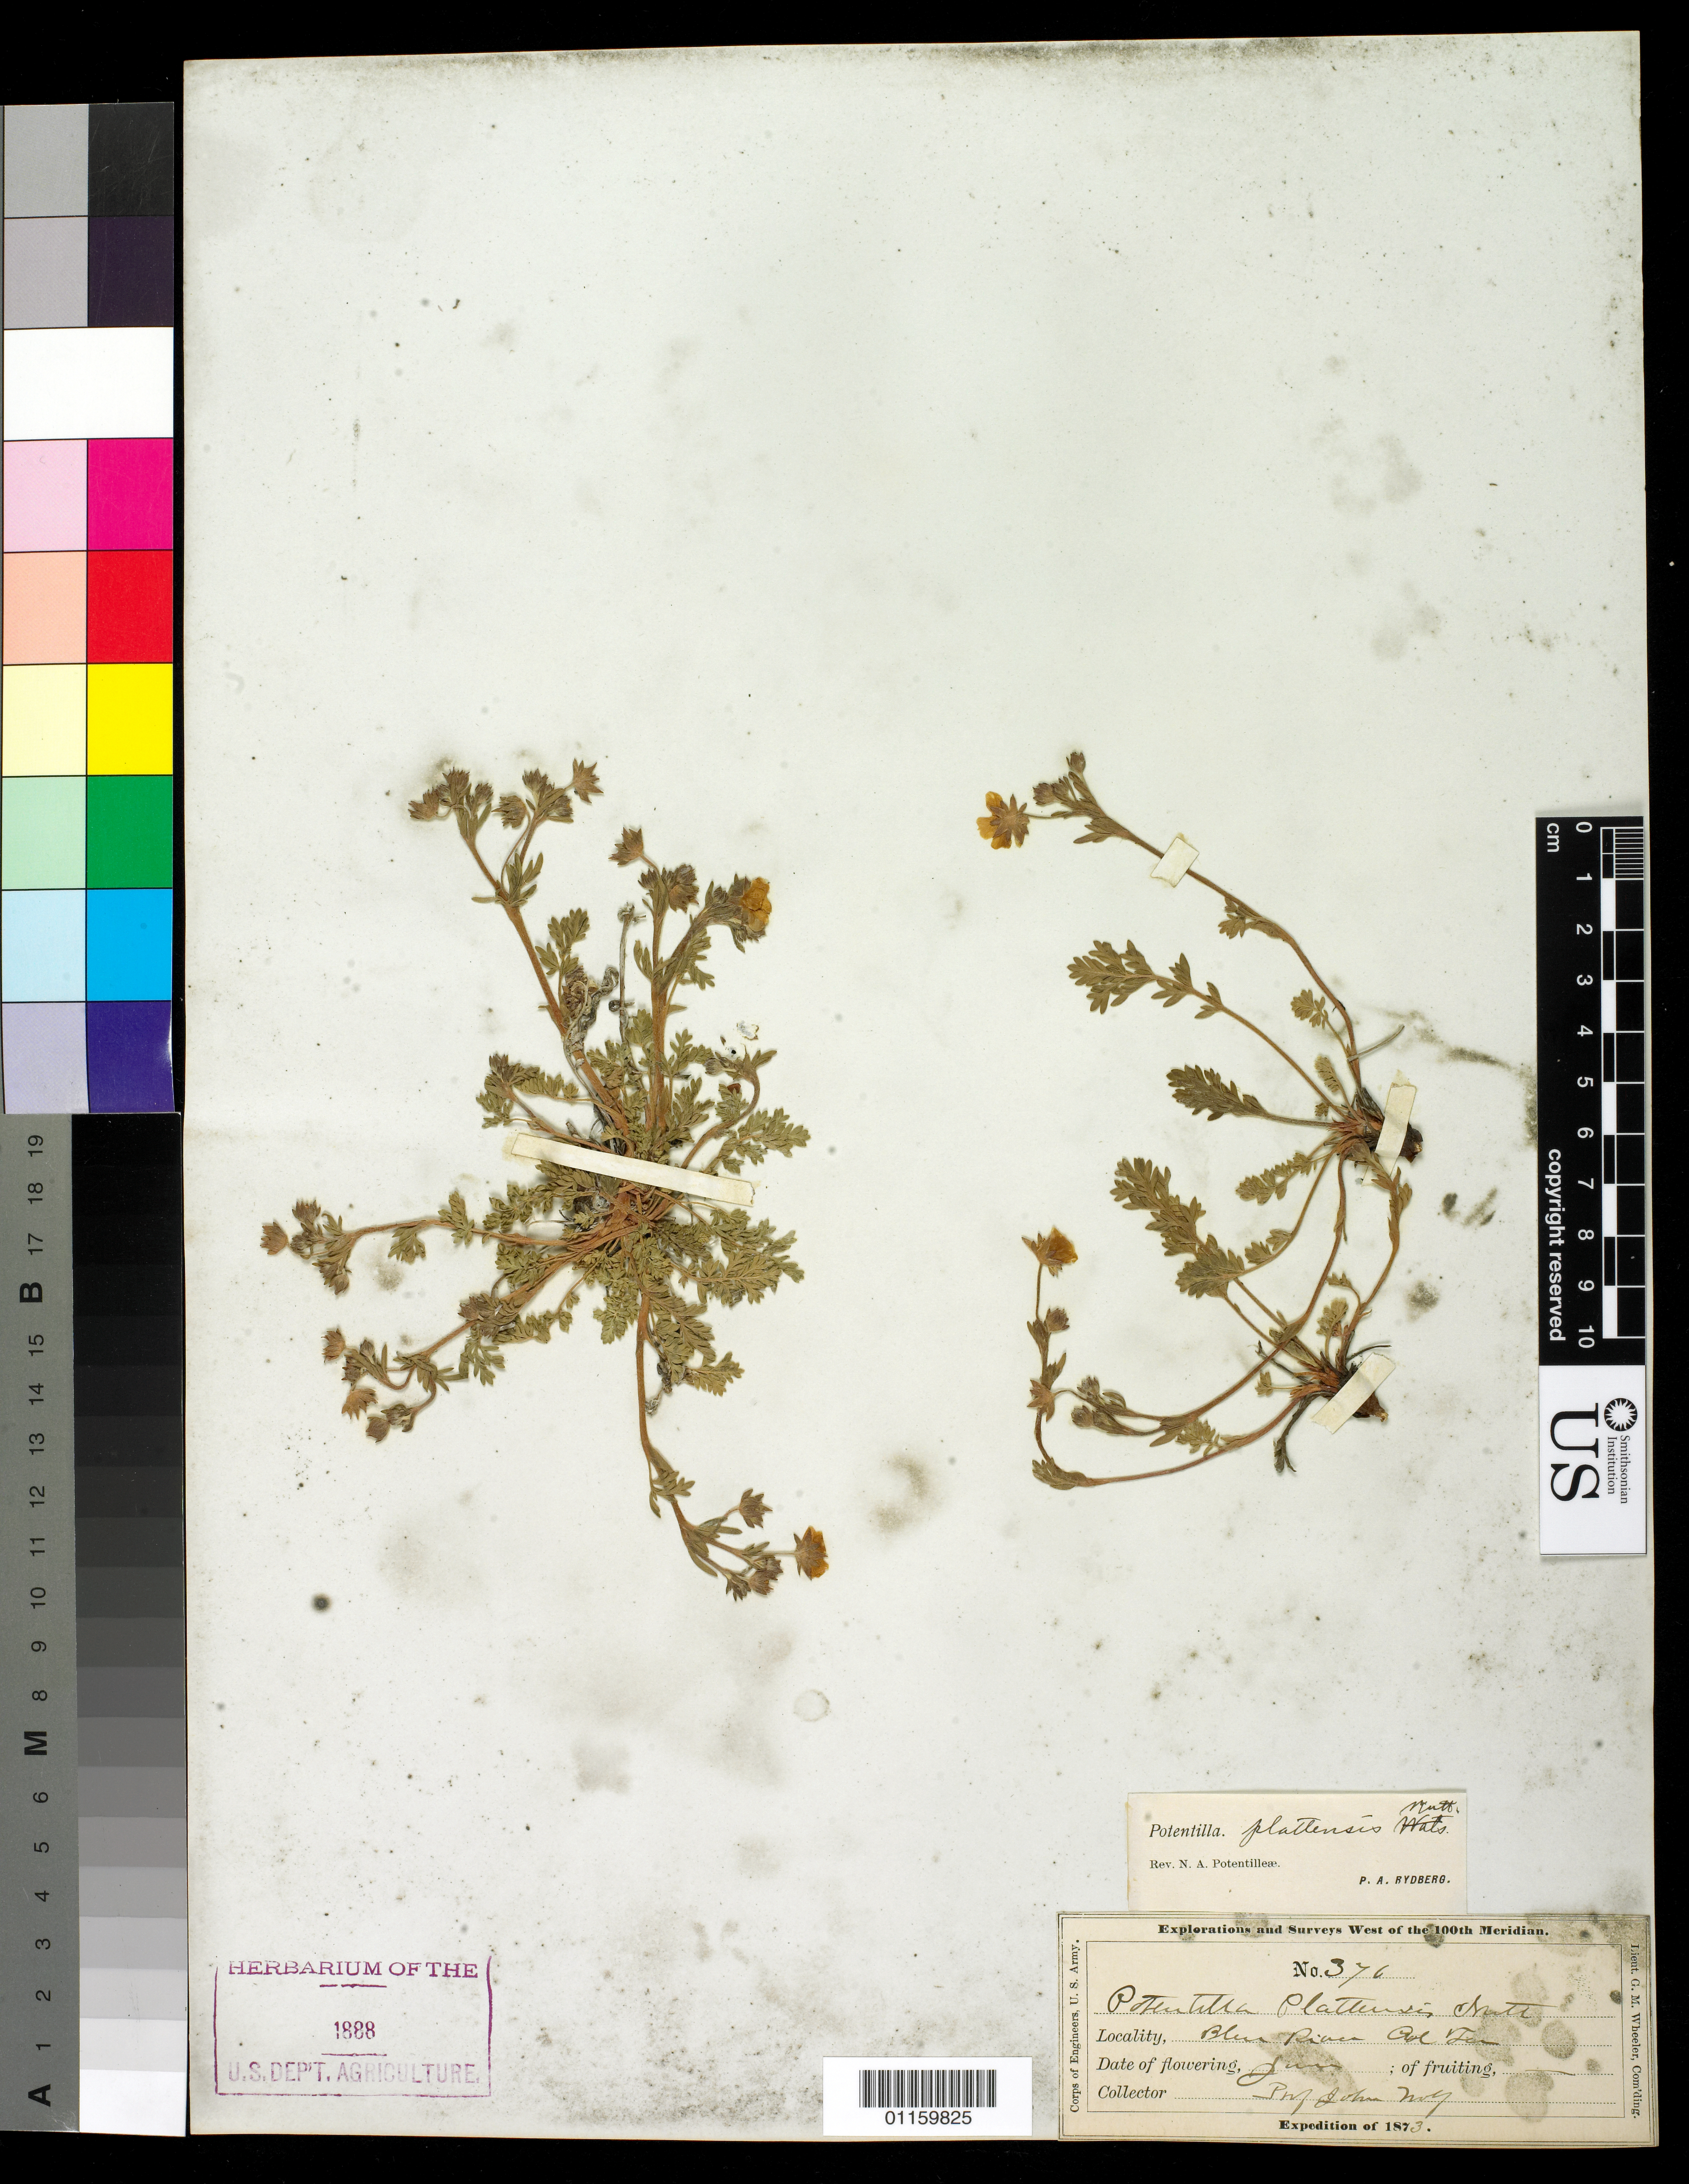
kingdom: Plantae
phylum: Tracheophyta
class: Magnoliopsida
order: Rosales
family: Rosaceae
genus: Potentilla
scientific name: Potentilla plattensis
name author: Nutt.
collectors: J. Wolf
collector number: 376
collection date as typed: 1873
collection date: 1873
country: United States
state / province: Colorado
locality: Blue river, Col Ter.